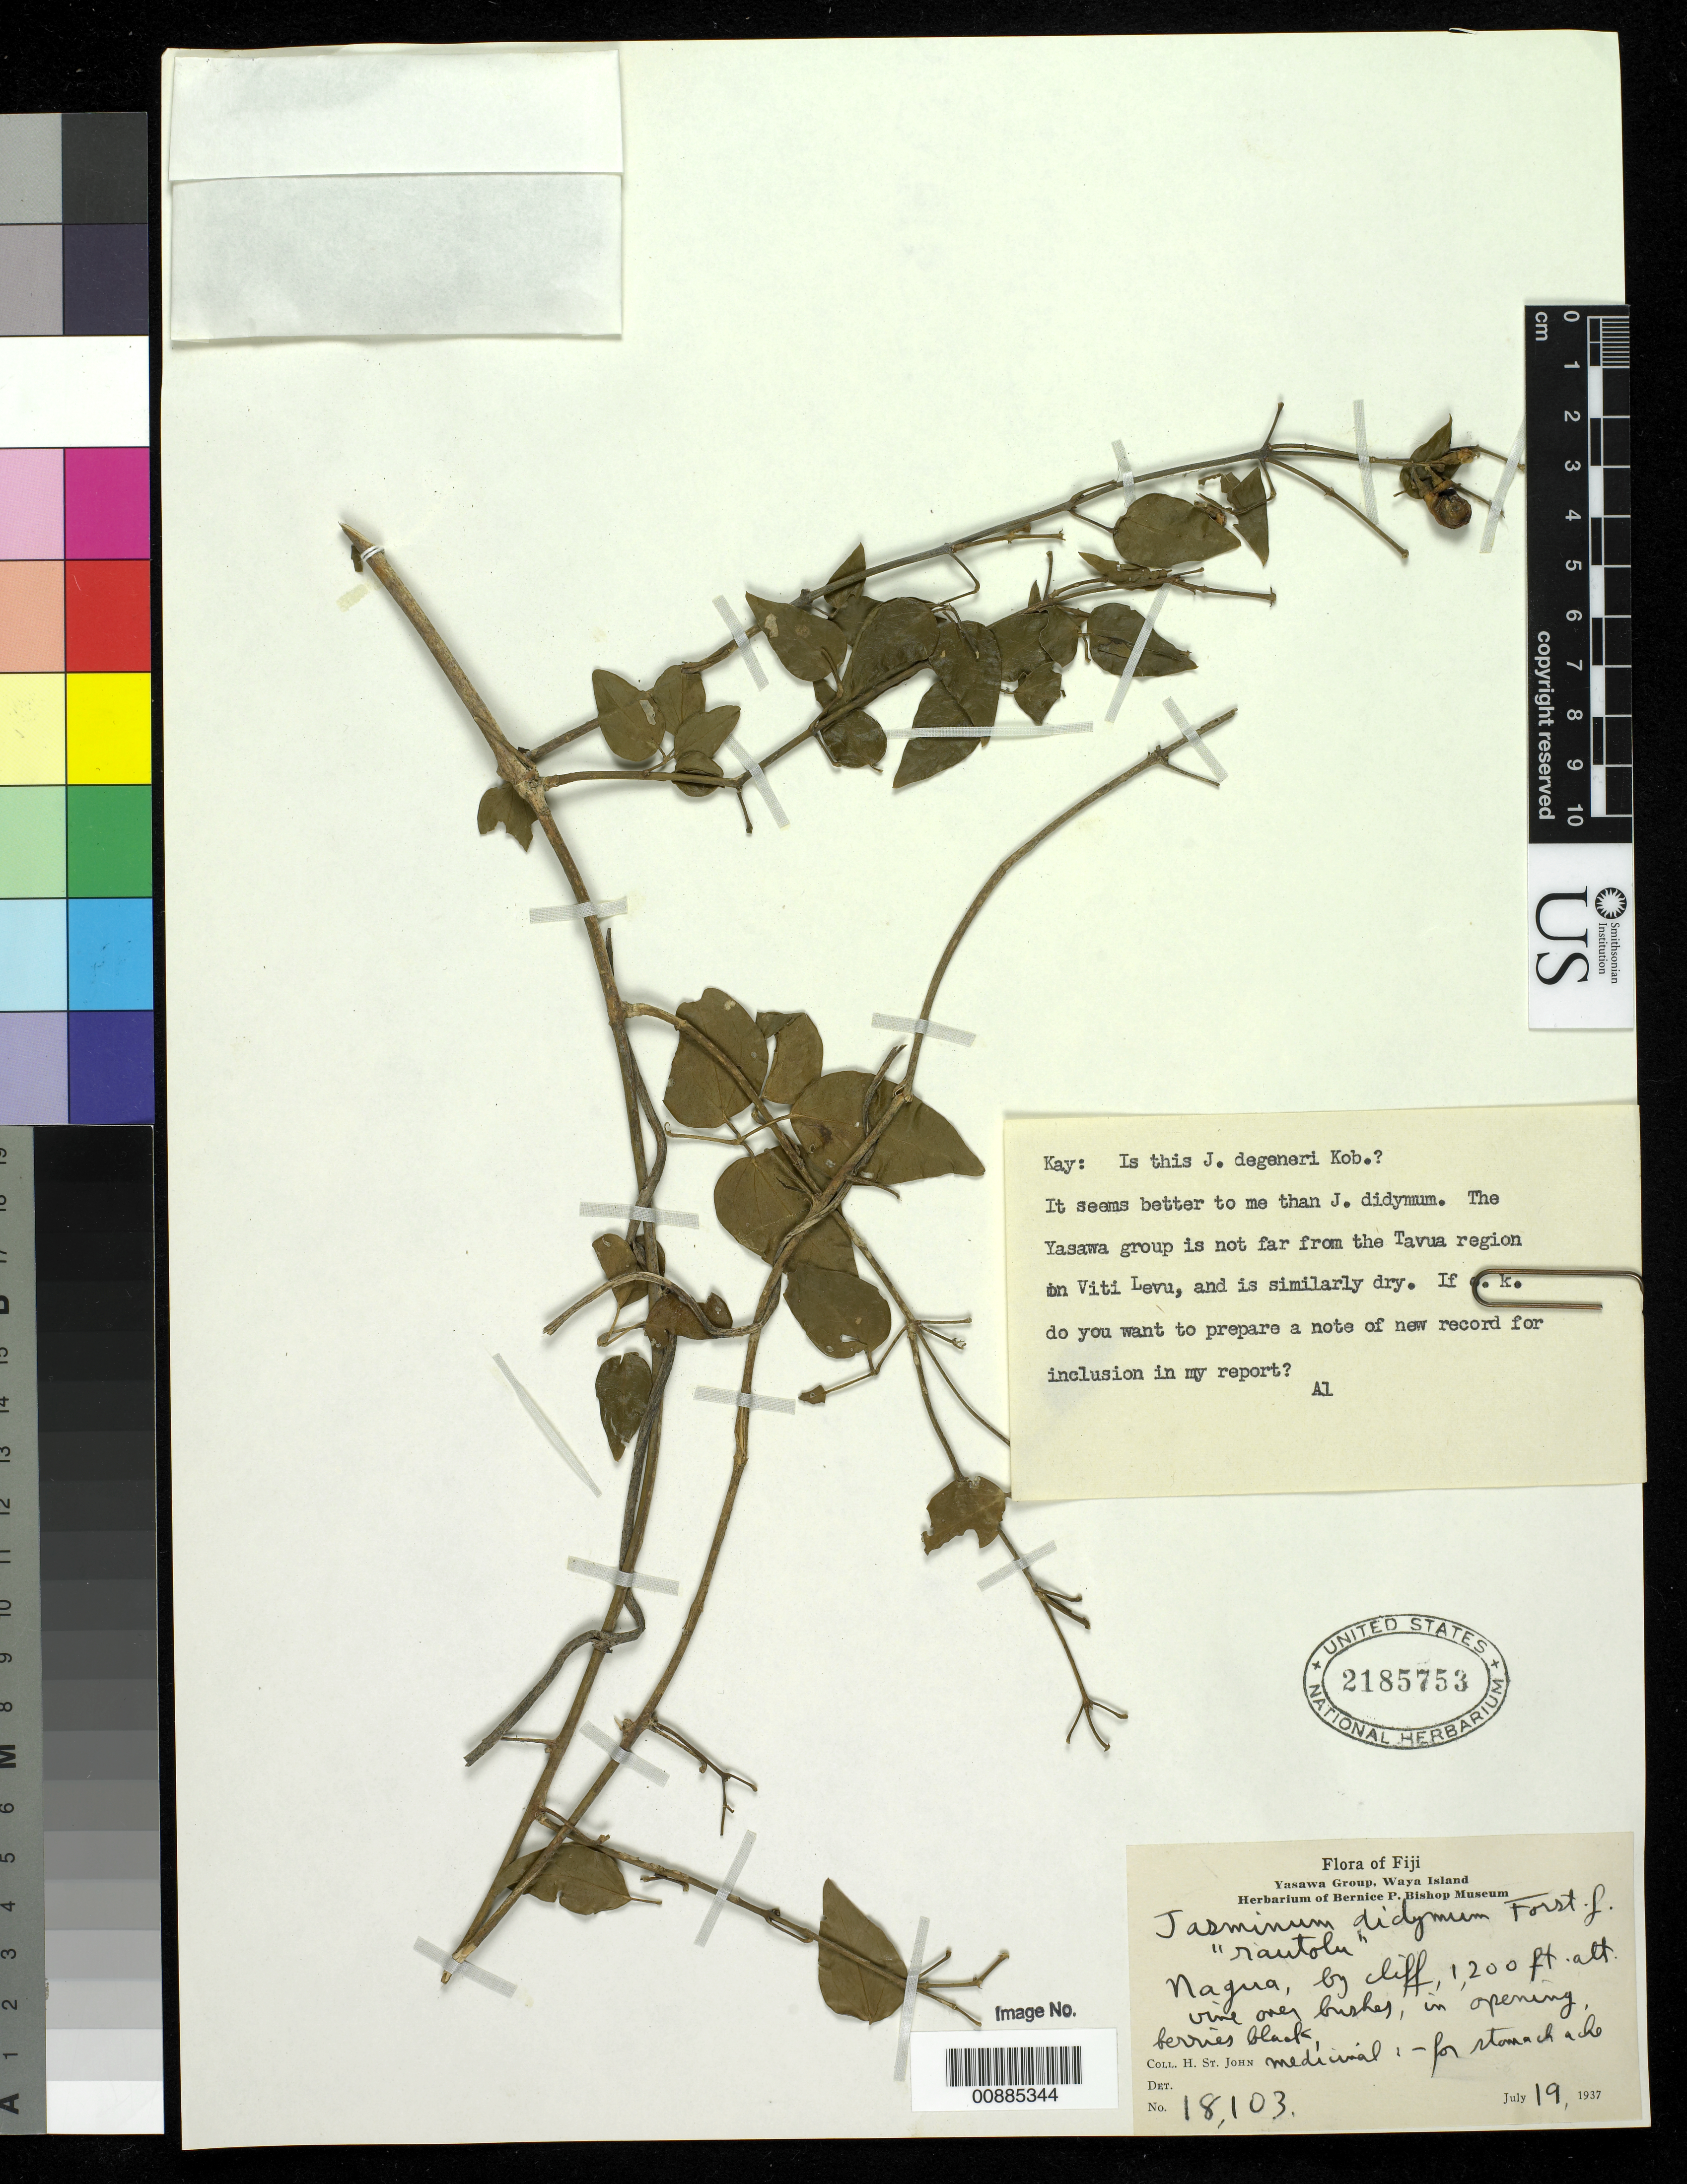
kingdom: Plantae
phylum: Tracheophyta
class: Magnoliopsida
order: Lamiales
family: Oleaceae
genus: Jasminum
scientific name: Jasminum degeneneri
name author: Kobuski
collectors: H. St. John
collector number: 18103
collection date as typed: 19 Jul 1937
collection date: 1937-07-19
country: Fiji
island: Waya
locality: Nagua, by cliff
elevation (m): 366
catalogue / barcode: US 2185753